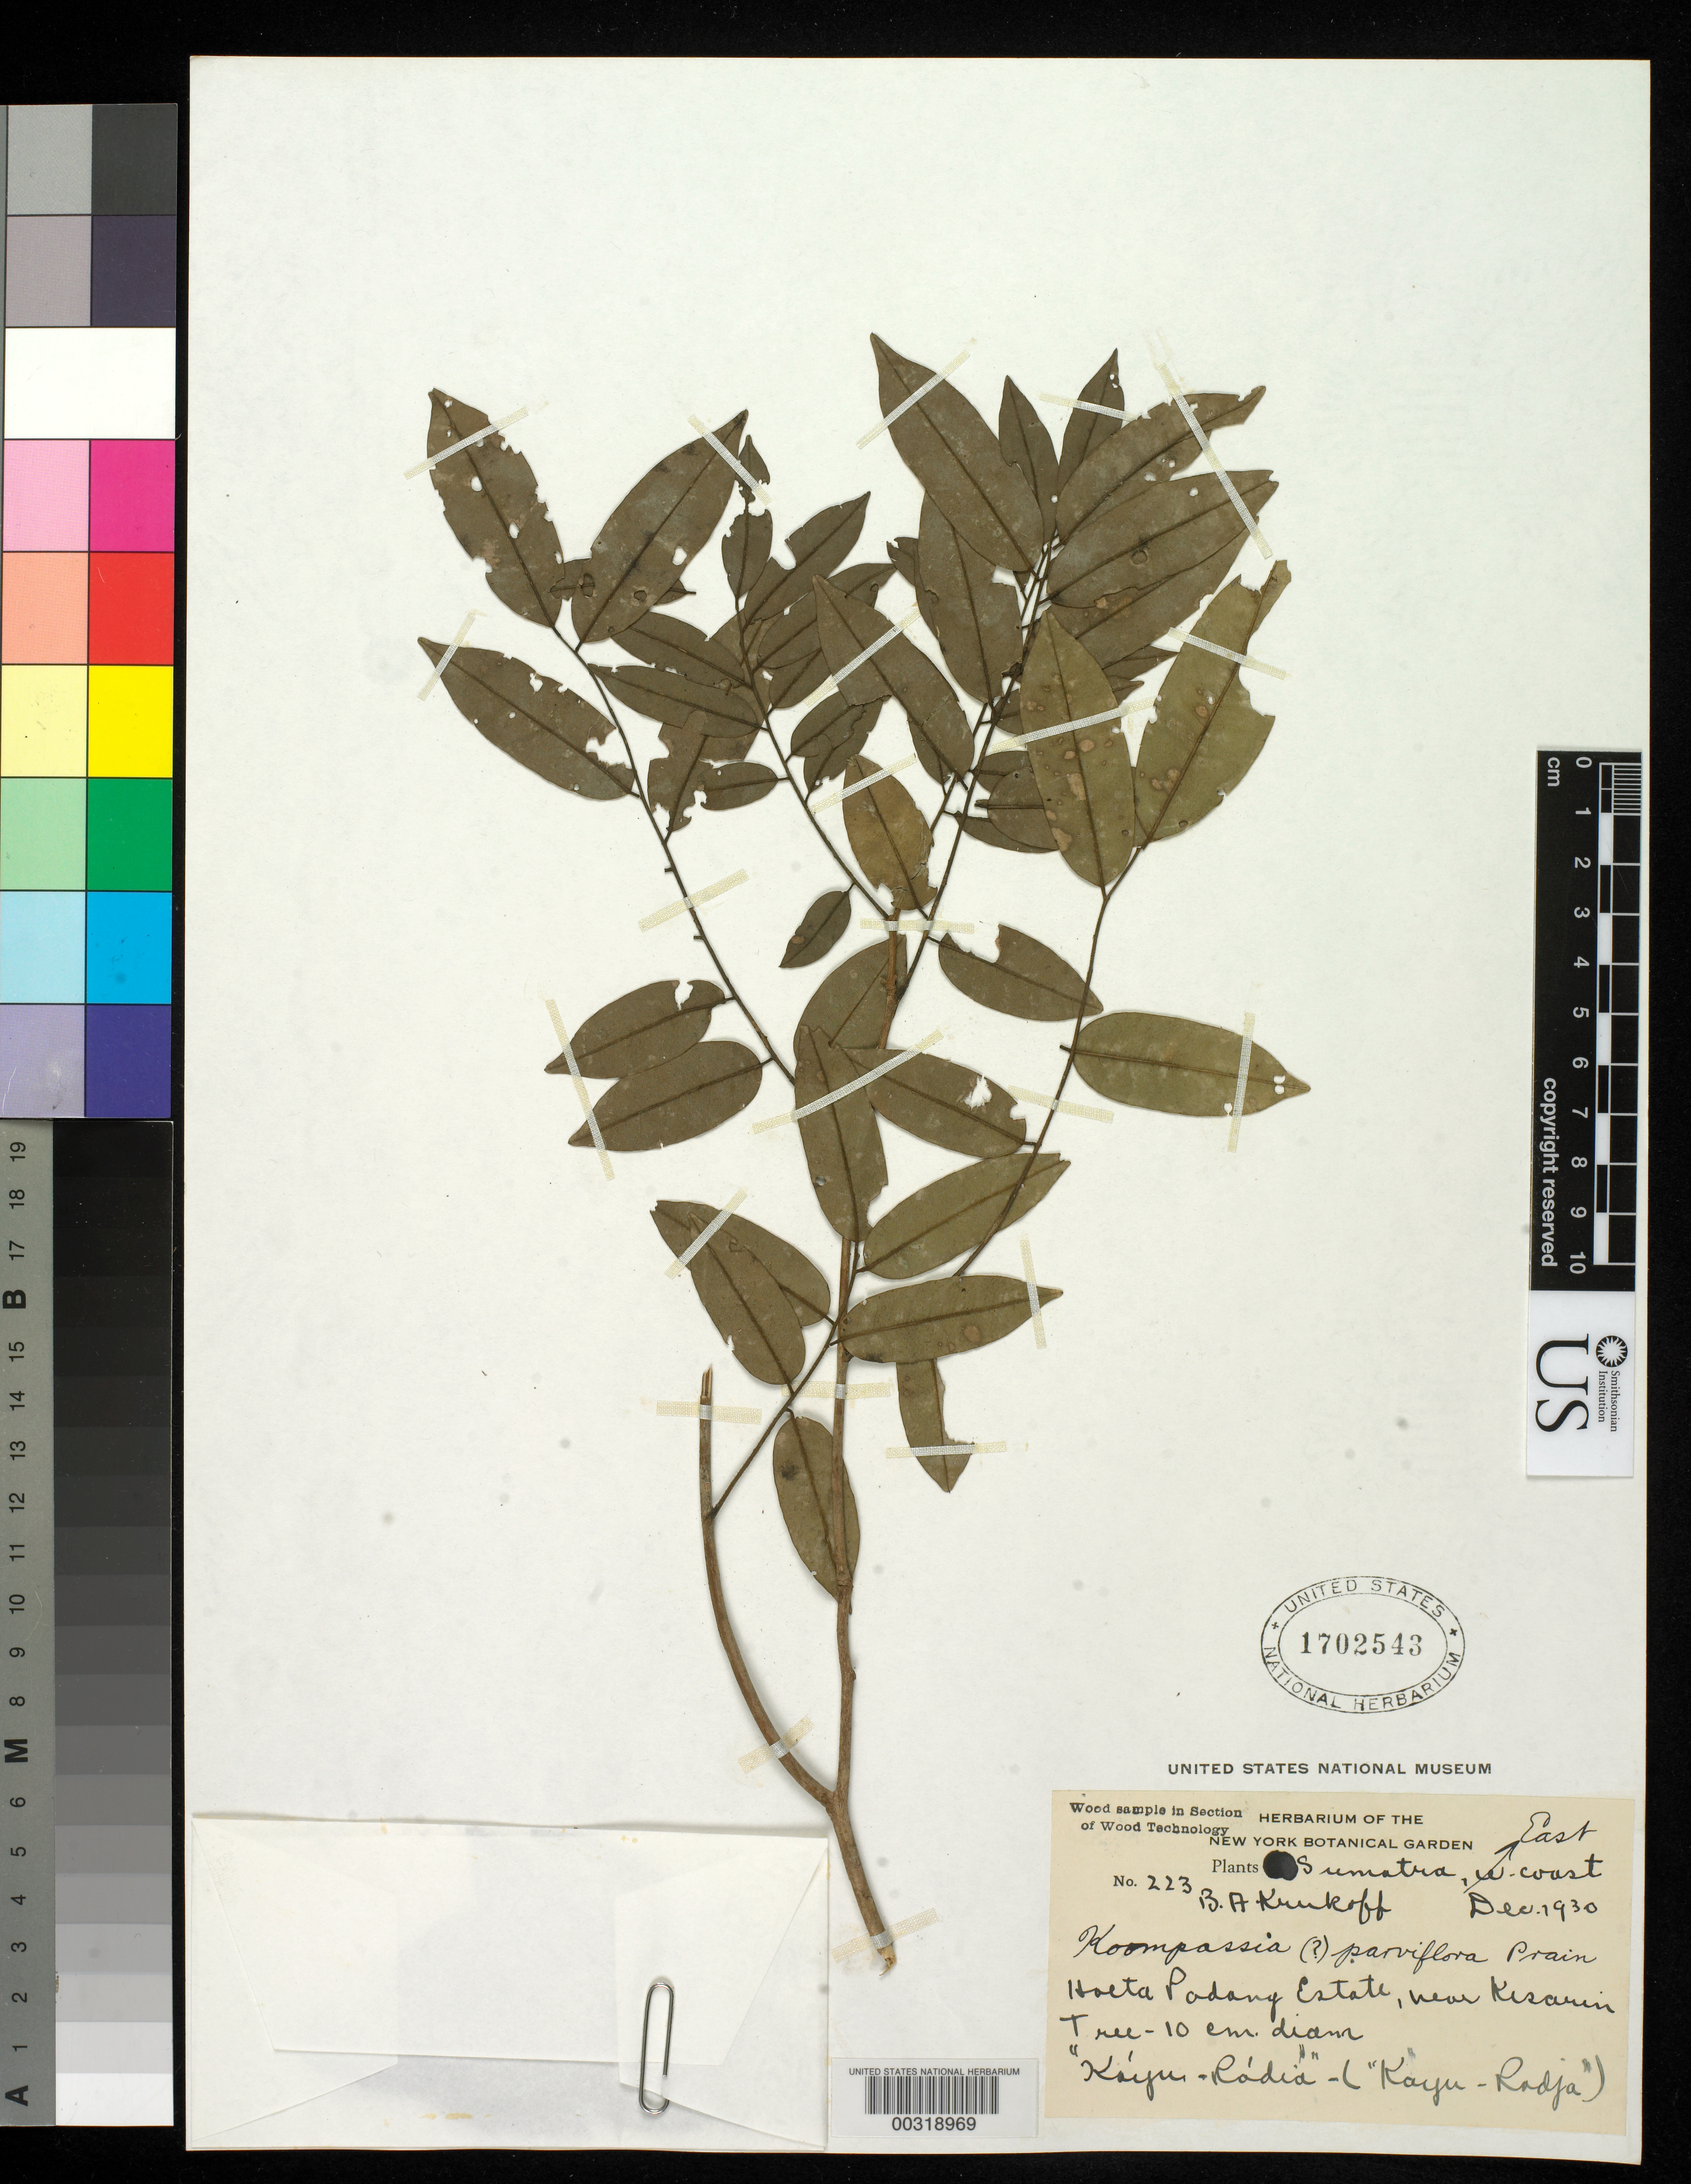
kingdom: Plantae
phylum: Tracheophyta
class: Magnoliopsida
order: Fabales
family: Fabaceae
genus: Koompassia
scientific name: Koompassia parvifolia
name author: Prain ex Ridl.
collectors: B. A. Krukoff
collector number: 223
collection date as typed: Dec 1930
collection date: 1930-12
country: Indonesia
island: Sumatra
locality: East sumatra; hoeta padang estate, near kisarin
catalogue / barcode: US 1702543